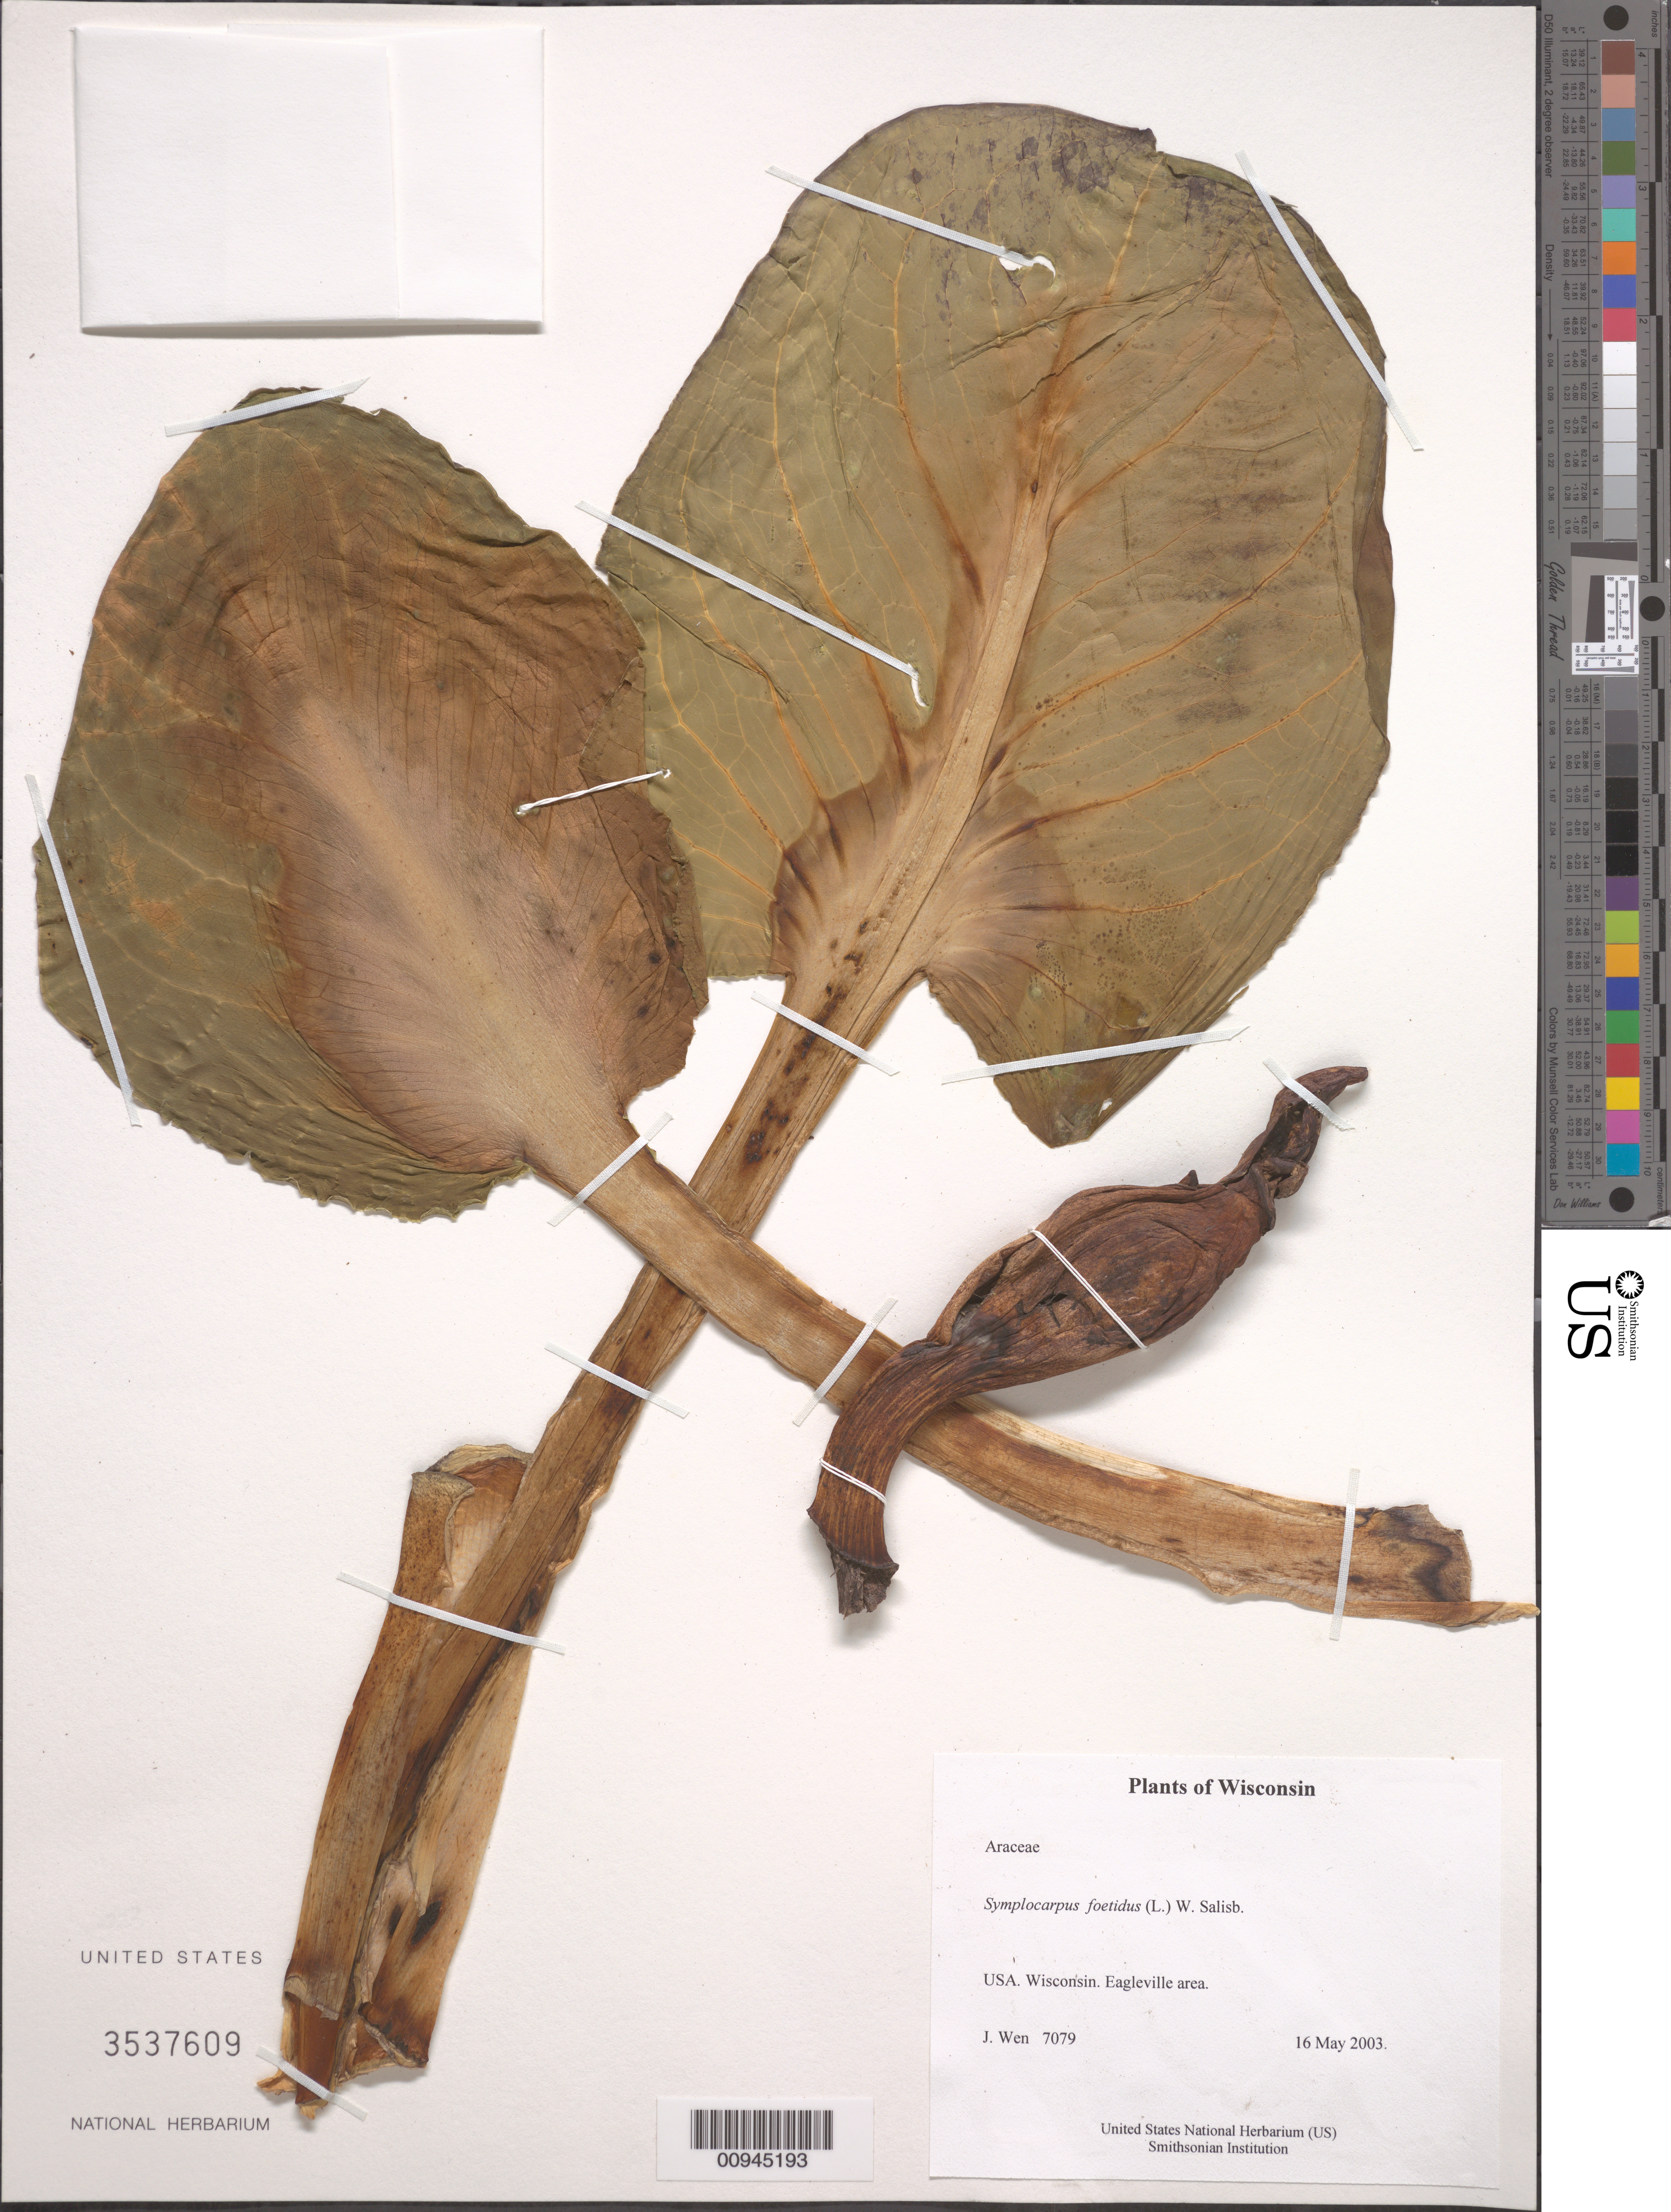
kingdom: Plantae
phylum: Tracheophyta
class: Liliopsida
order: Alismatales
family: Araceae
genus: Symplocarpus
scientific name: Symplocarpus foetidus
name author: (L.) W. Salisb. ex W.P.C. Barton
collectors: J. Wen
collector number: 7079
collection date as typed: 16 May 2003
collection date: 2003-05-16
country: United States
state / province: Wisconsin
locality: Eagleville area.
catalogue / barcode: US 3537609